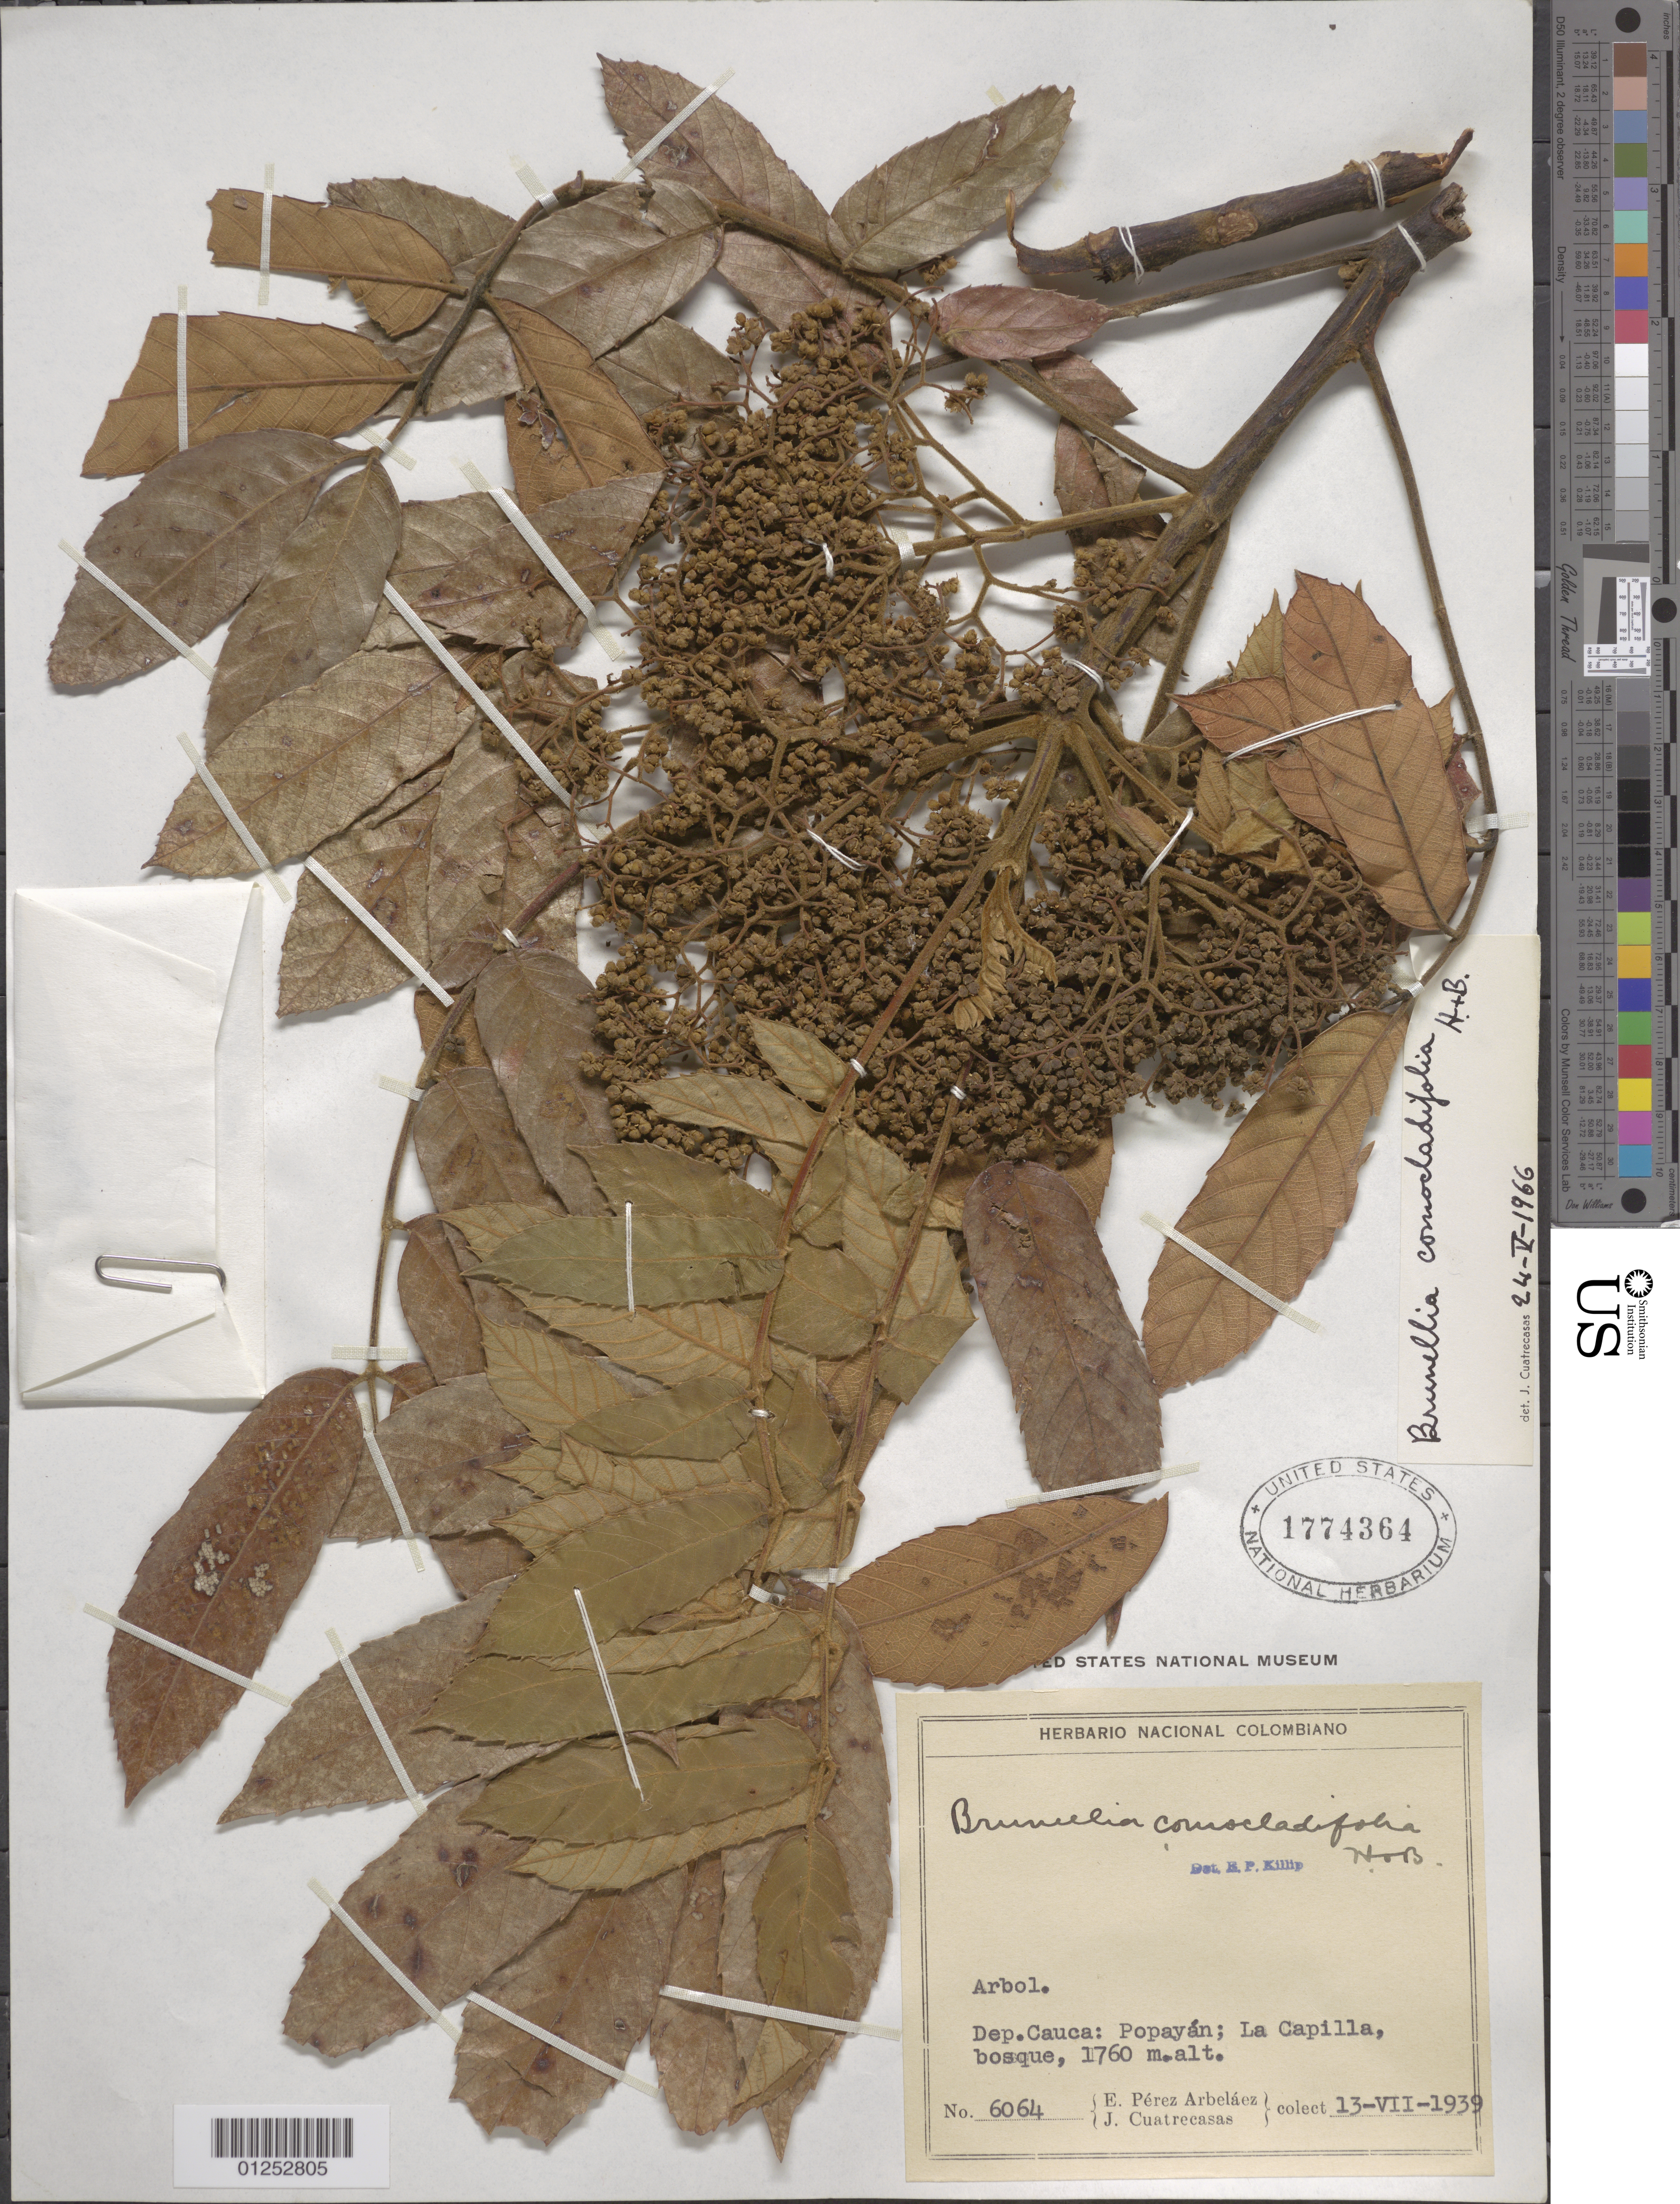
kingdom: Plantae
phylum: Tracheophyta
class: Magnoliopsida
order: Oxalidales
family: Brunelliaceae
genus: Brunellia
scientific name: Brunellia comocladifolia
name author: Bonpl.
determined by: Cuatrecasas, J.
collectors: E. Pérez Arbeláez & J. Cuatrecasas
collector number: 6064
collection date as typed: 13 Jul 1939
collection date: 1939-07-13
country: Colombia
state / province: Cauca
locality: Popayan, Lacapilla.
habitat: bosque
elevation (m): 1760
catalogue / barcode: US 1774364